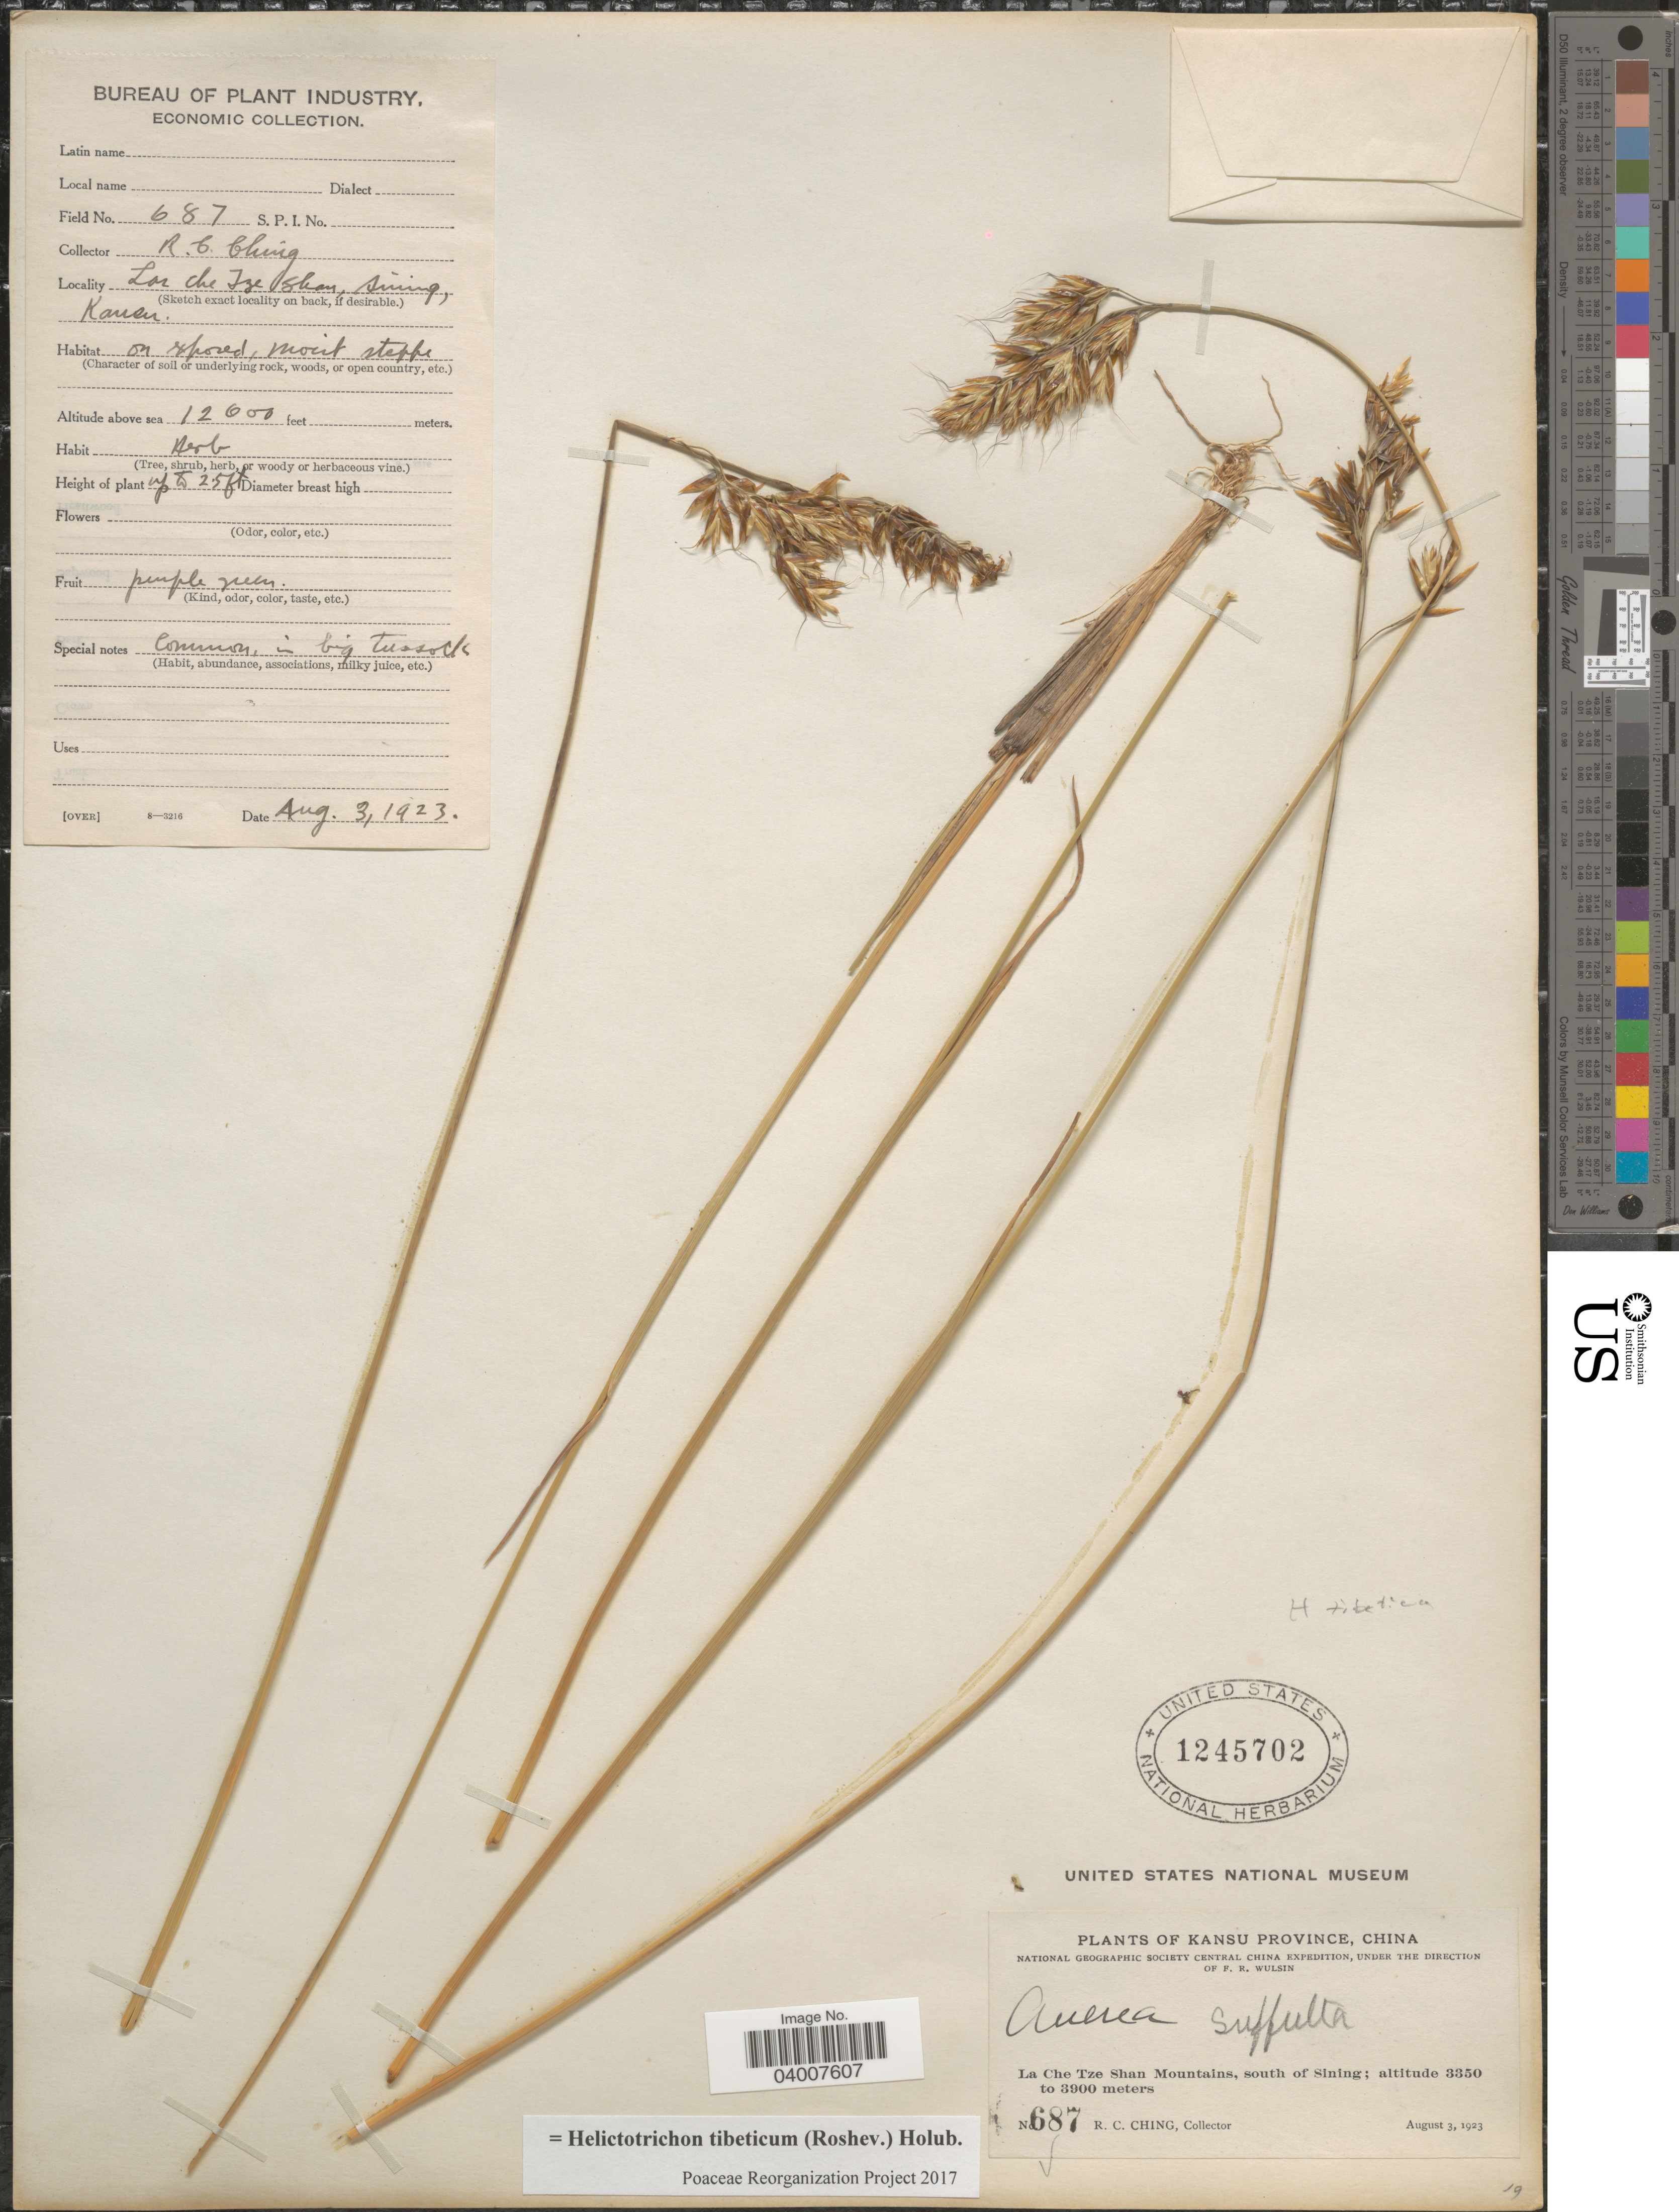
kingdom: Plantae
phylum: Tracheophyta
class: Liliopsida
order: Poales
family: Poaceae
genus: Helictotrichon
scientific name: Helictotrichon tibeticum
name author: (Roshev.) Holub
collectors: R. C. Ching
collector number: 687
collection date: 1923-08-03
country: China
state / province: Gansu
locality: Kansu Province. La Che Tze Shan Mountains, south of Sining. Le Che Tze Shan, Sining, Kansu.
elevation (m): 3658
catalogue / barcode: US 1245702